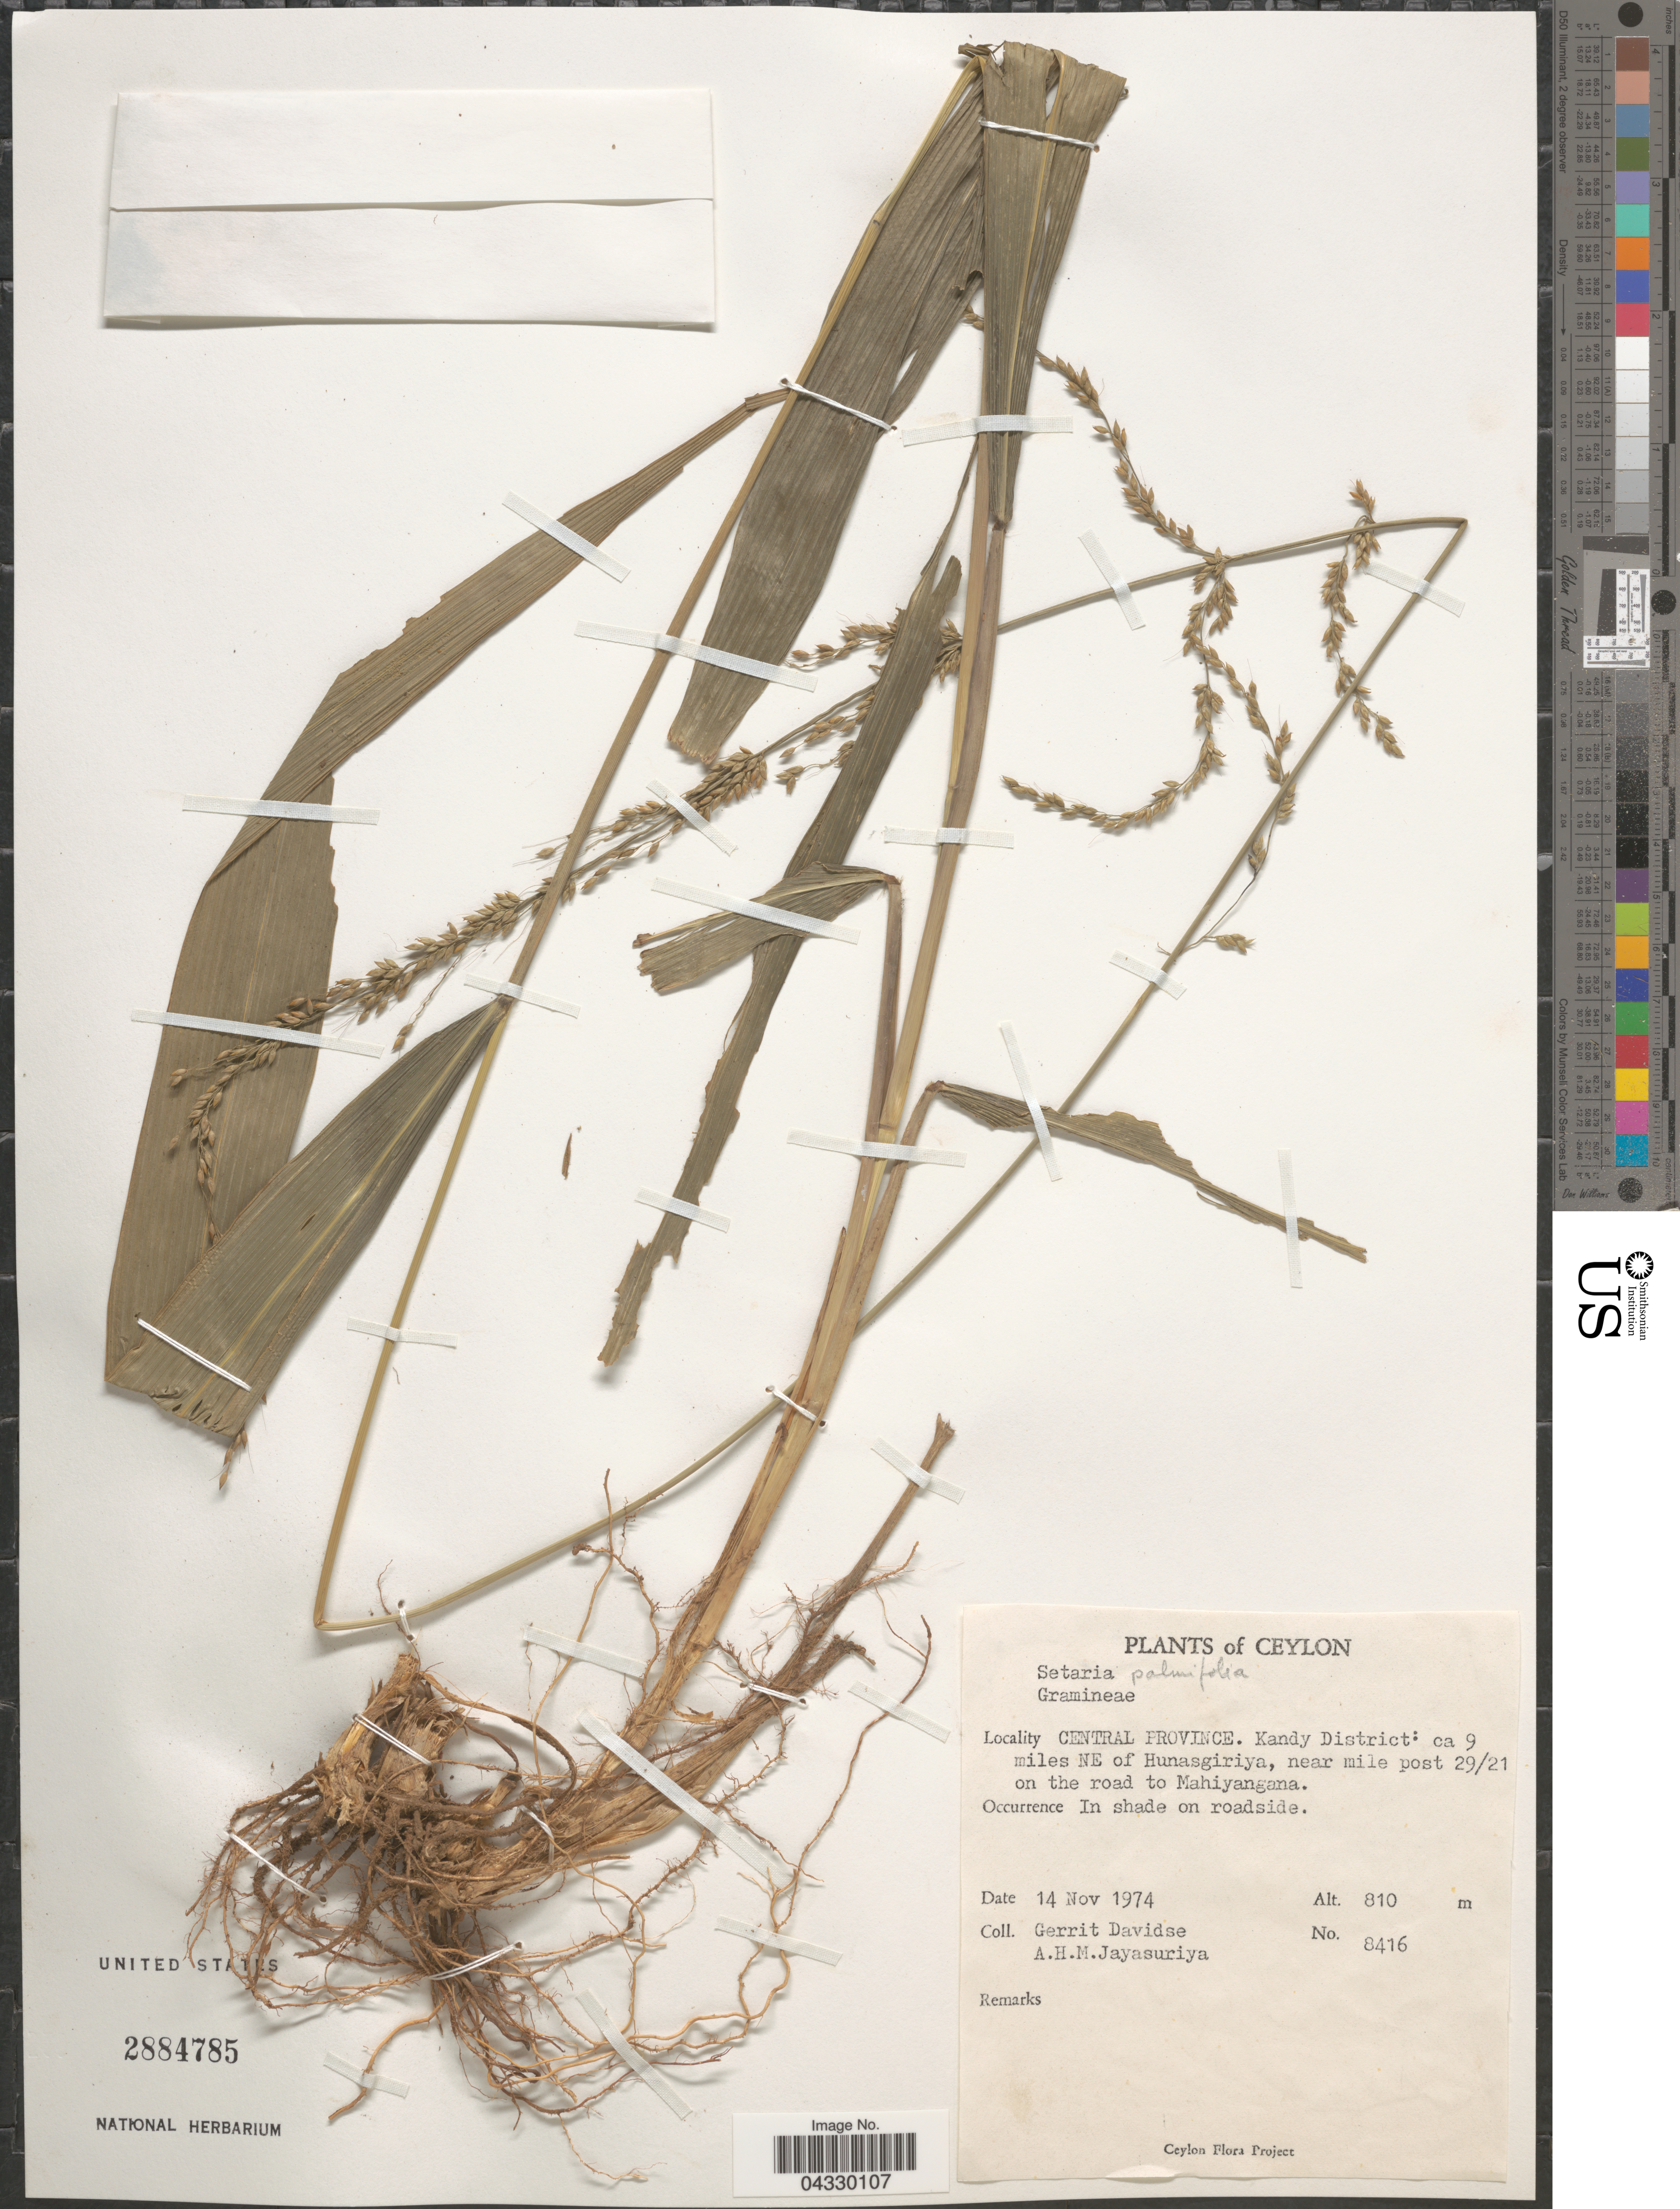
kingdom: Plantae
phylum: Tracheophyta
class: Liliopsida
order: Poales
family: Poaceae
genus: Setaria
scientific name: Setaria palmifolia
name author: (J. Koenig) Stapf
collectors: G. Davidse & A. H. Jayasuriya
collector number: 8416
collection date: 1974-11-14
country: Sri Lanka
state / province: Central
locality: Ceylon. Kandy District: ca 9 miles NE of Hunasgiriya, near mile post 29/21 on the road to Mahiyangana.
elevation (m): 810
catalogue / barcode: US 2884785